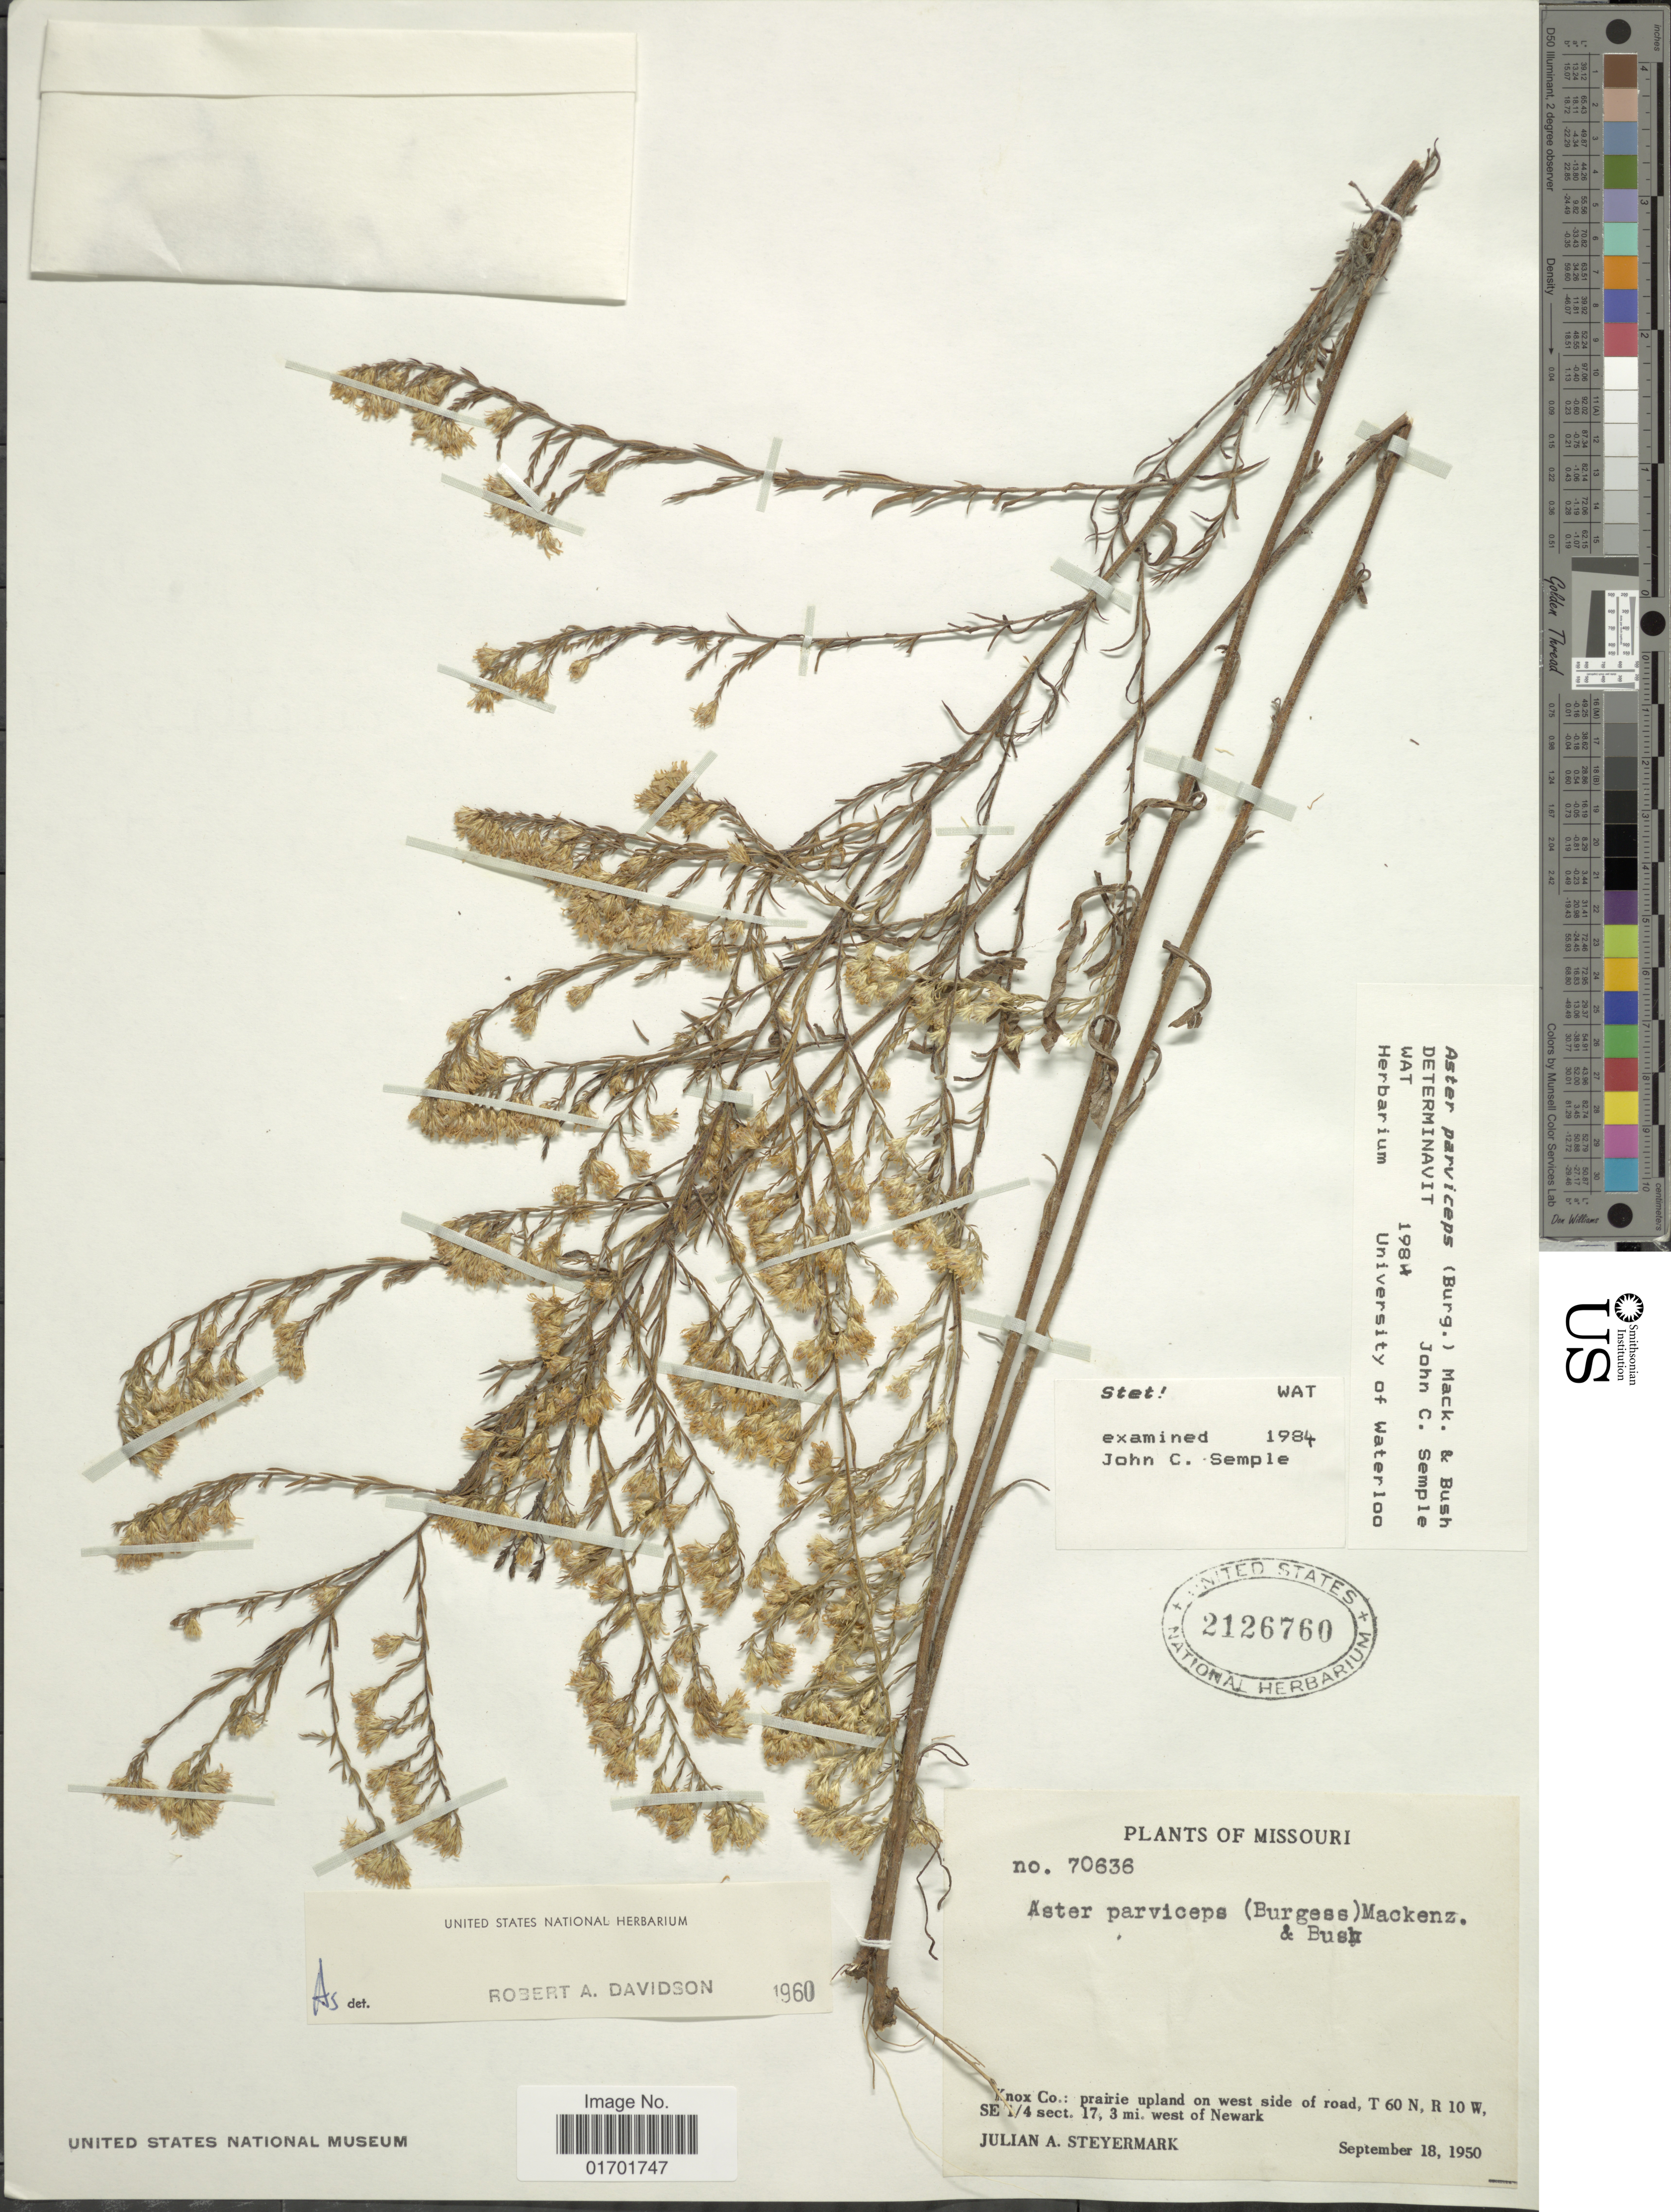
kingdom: Plantae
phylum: Tracheophyta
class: Magnoliopsida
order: Asterales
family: Asteraceae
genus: Symphyotrichum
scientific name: Symphyotrichum parviceps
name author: G.L. Nesom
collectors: J. Steyermark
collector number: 70636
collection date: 1950-09-18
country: United States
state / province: Missouri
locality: Knox Co: prairie upland on west side of road, T60N, R10W, S 1/4 sect. 17,3 mi. west of Newark.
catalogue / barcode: US 2126760